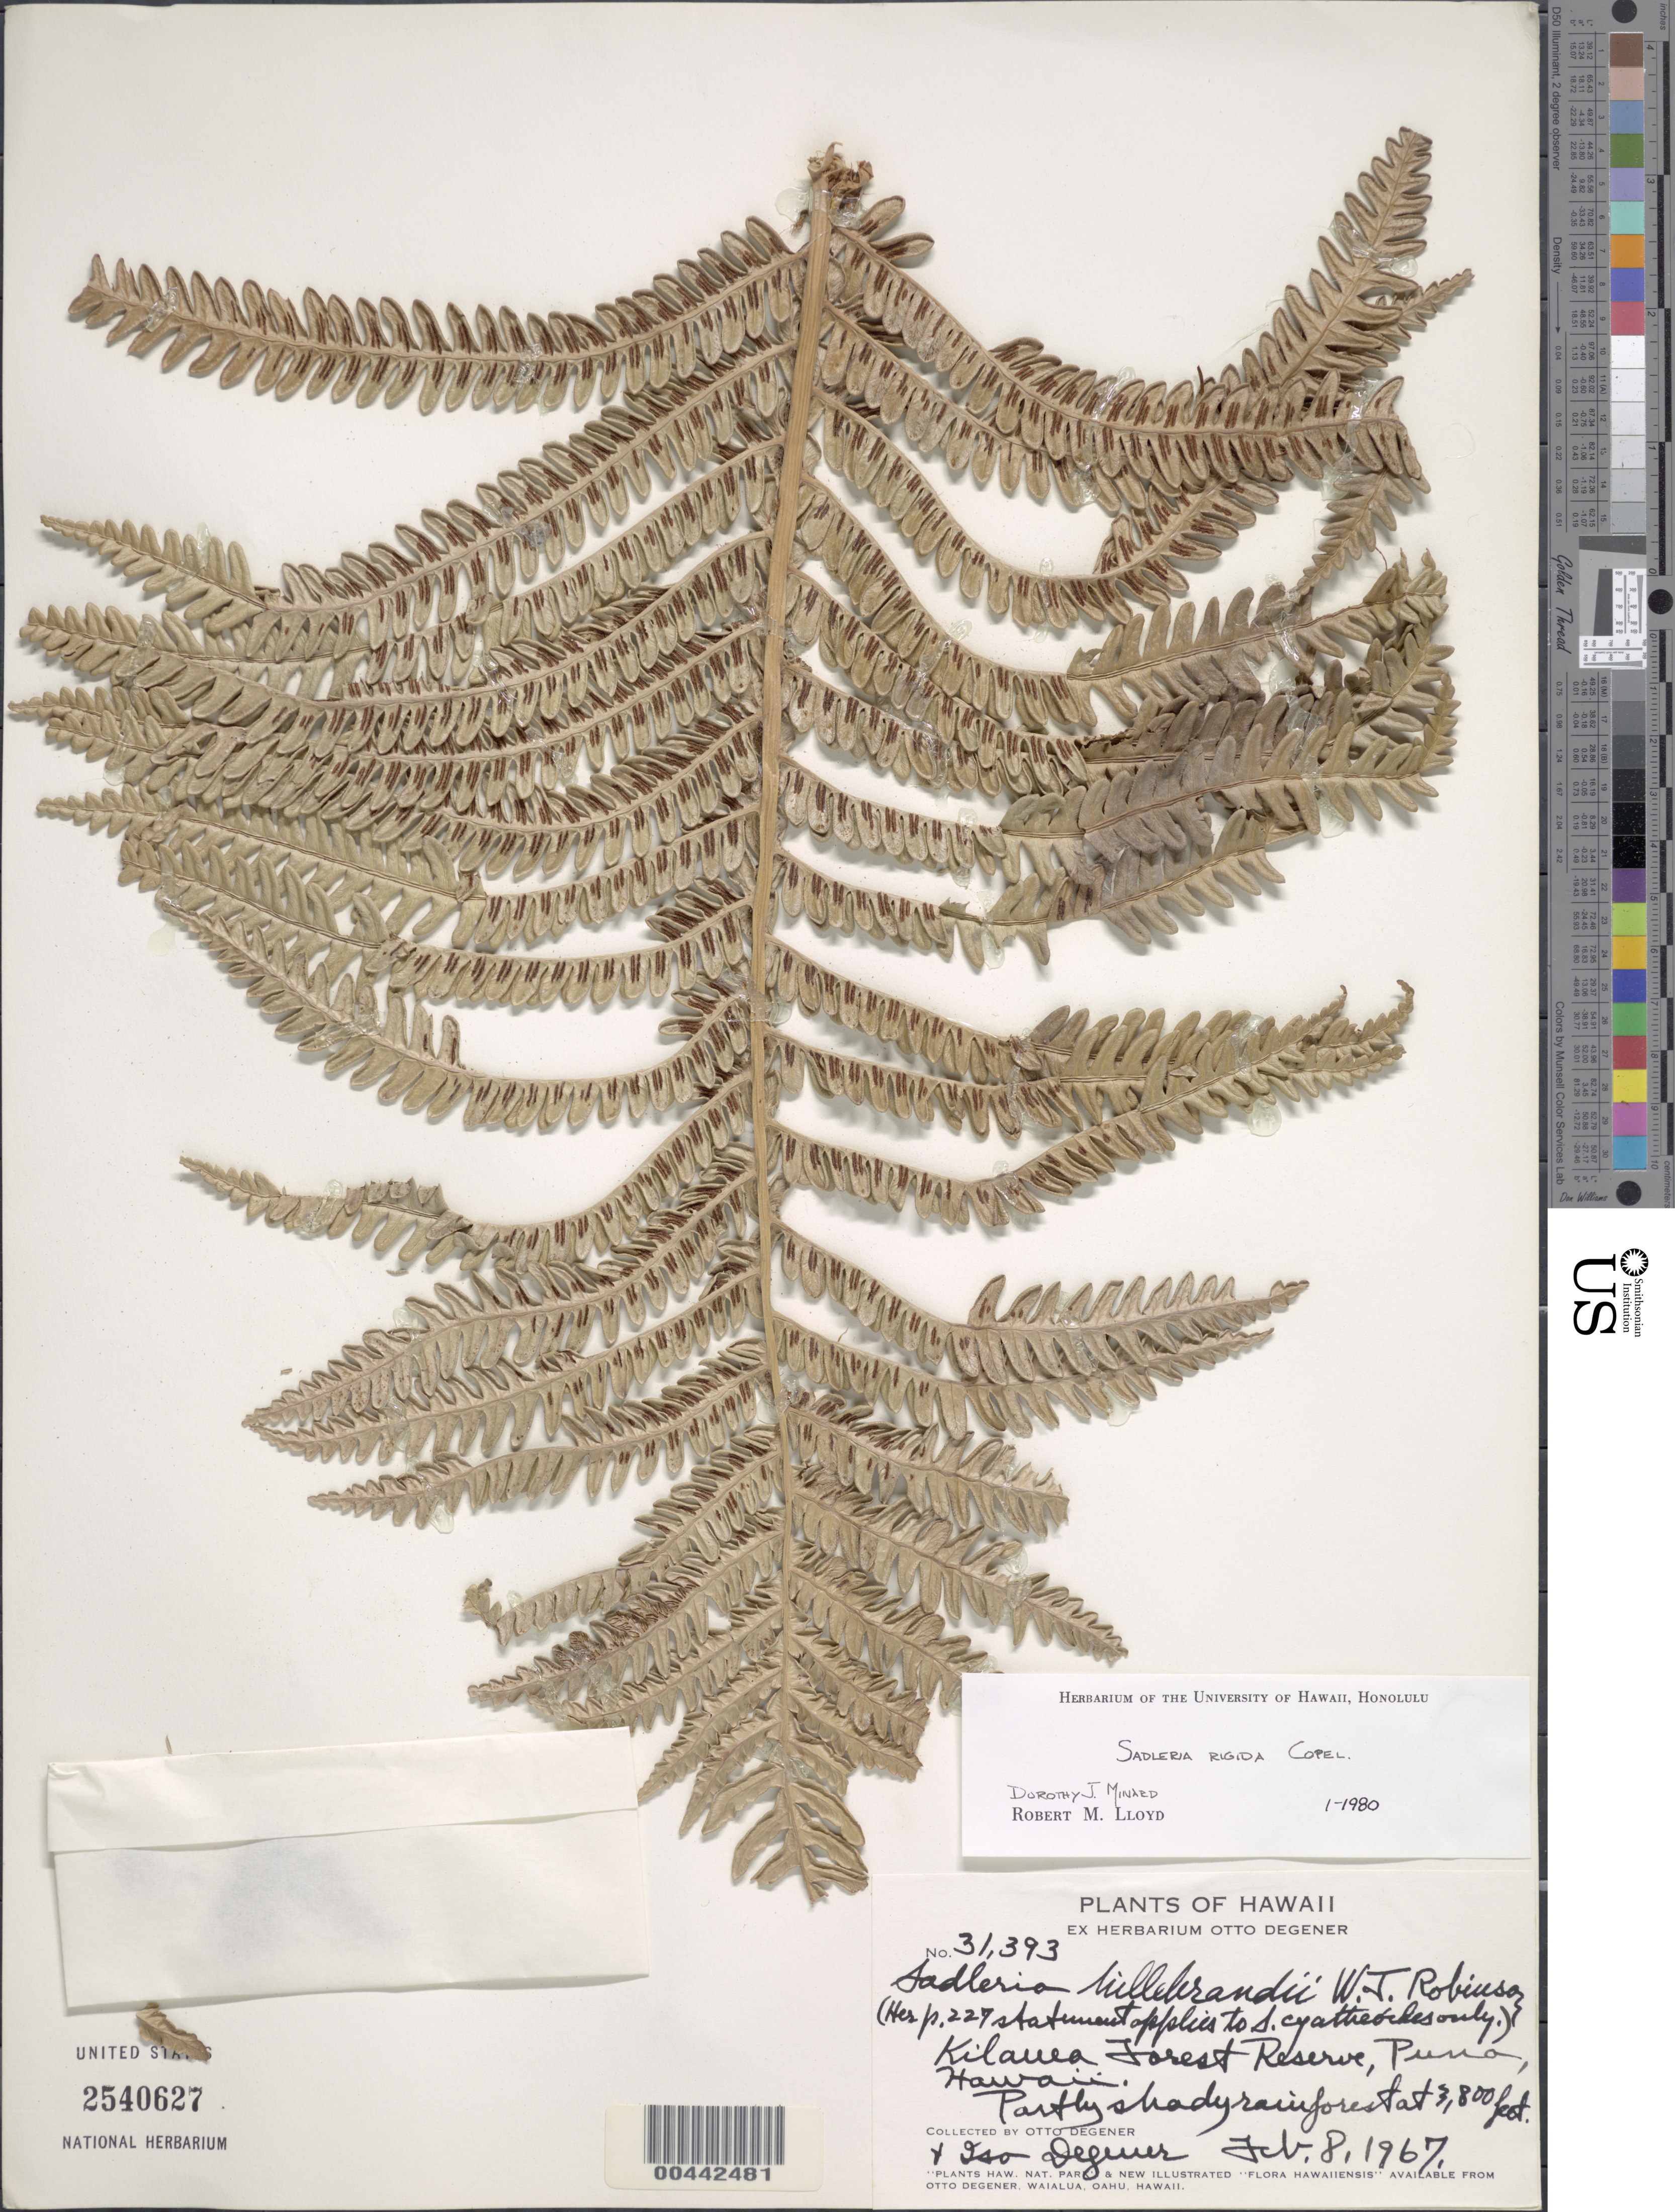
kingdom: Plantae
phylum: Tracheophyta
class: Polypodiopsida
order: Polypodiales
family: Blechnaceae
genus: Sadleria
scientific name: Sadleria pallida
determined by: Wagner, W. L., (BOT), Smithsonian Institution - National Museum of Natural History (UNITED STATES)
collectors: O. Degener & I. Degener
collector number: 31393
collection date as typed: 8 Feb 1967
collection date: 1967-02-08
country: United States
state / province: Hawaii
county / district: Hawaii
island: Hawaii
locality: Kilauea Forest Res., Puna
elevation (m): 1158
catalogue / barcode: US 2540627